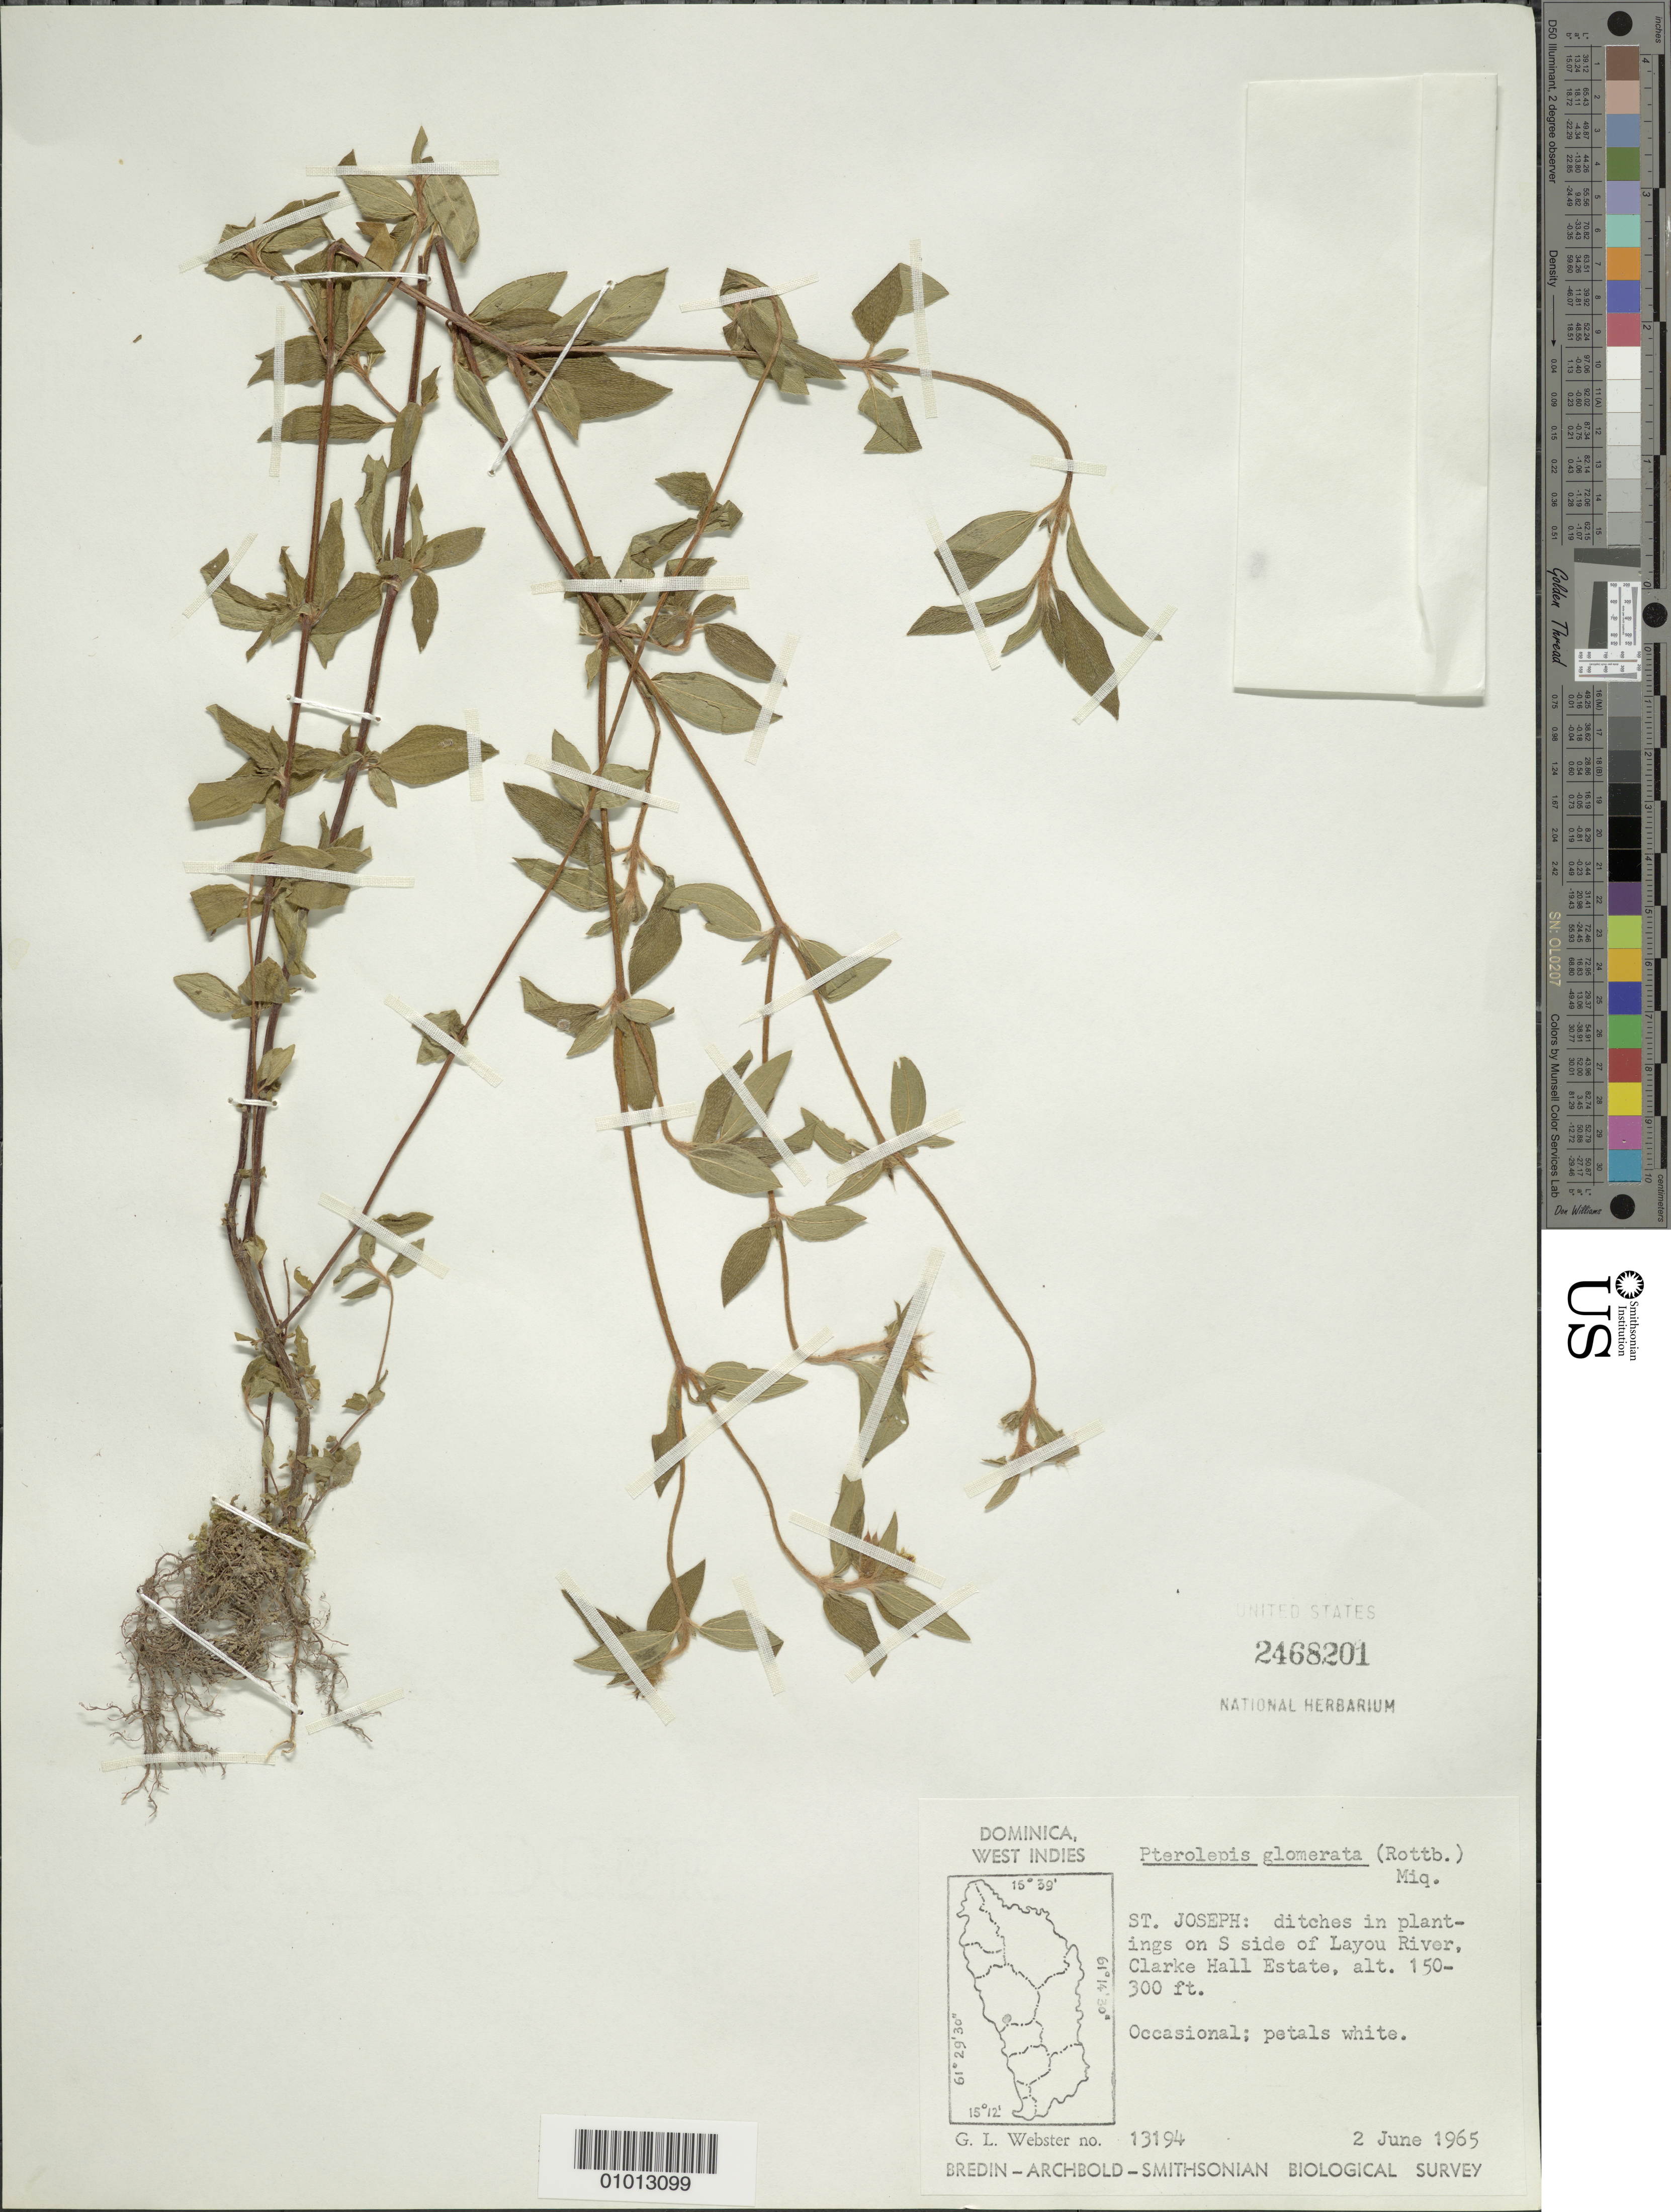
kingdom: Plantae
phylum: Tracheophyta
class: Magnoliopsida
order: Myrtales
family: Melastomataceae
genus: Pterolepis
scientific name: Pterolepis glomerata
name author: (Rottb.) Miq.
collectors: G. L. Webster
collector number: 13194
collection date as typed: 02 Jun 1965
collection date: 1965-06-02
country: Dominica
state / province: St. Joseph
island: Dominica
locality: South side of Layou River, Clarke Hall Estate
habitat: Ditches in plantings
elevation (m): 46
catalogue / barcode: US 2468201